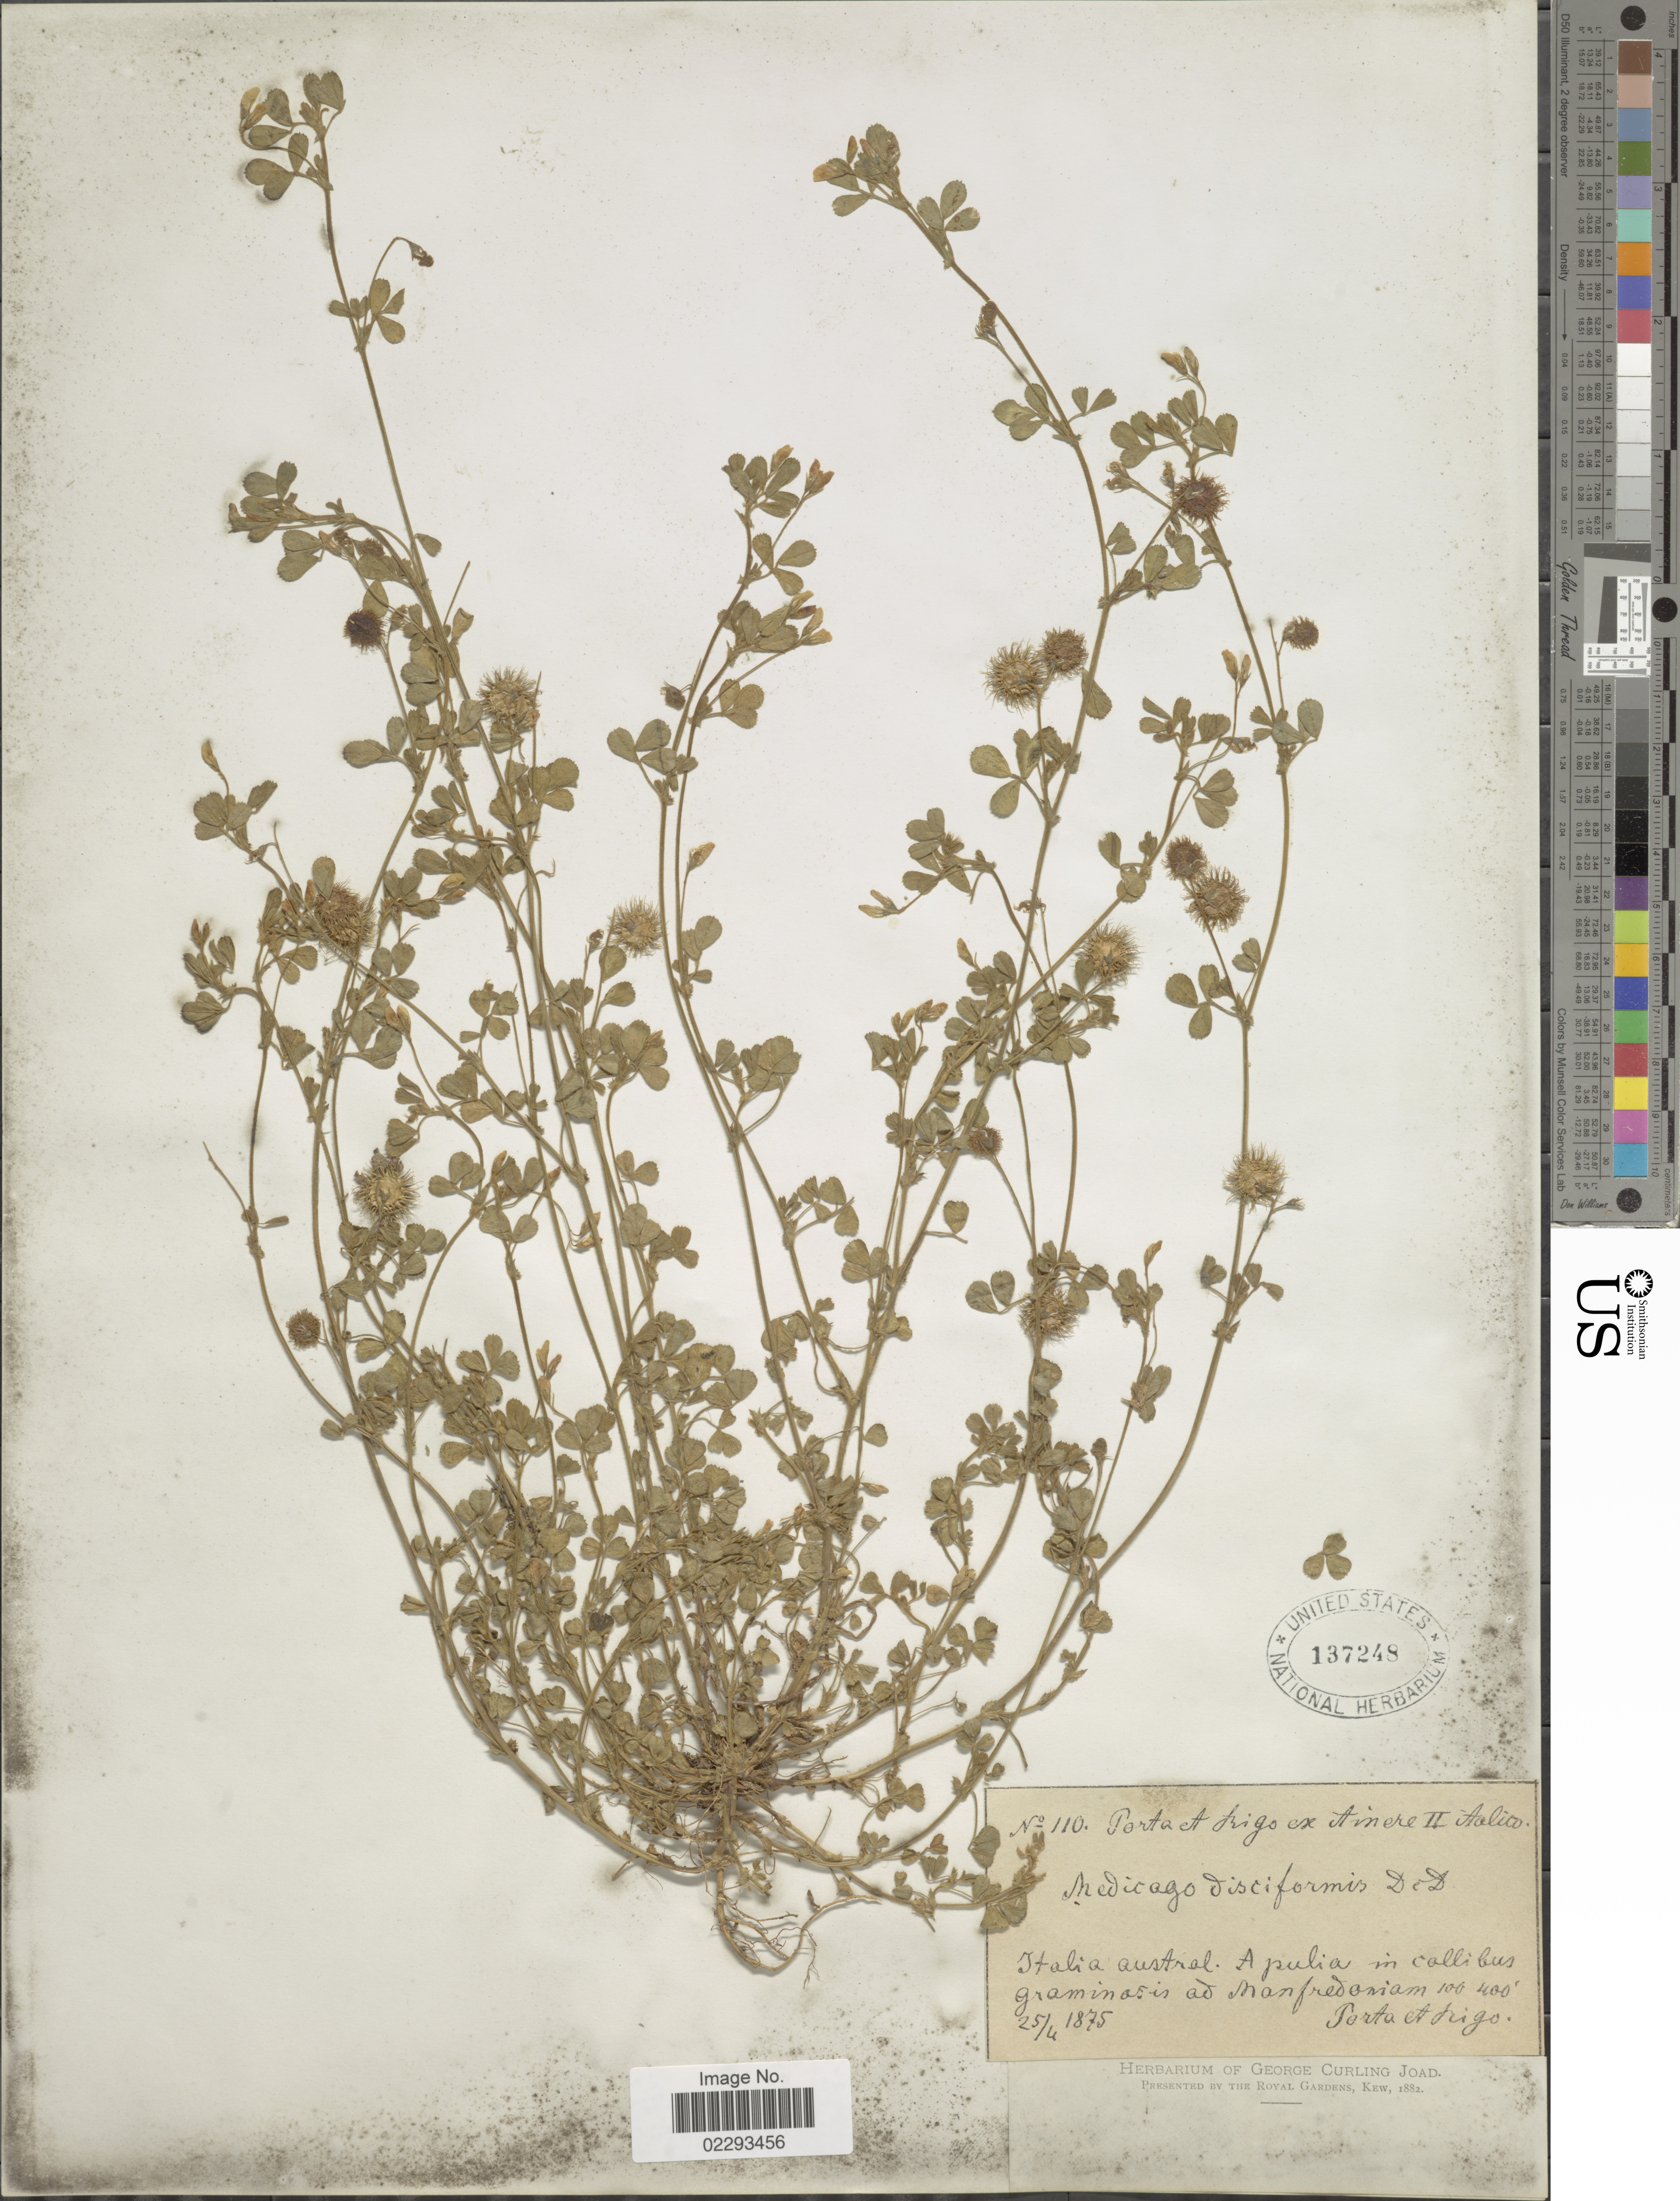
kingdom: Plantae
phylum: Tracheophyta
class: Magnoliopsida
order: Fabales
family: Fabaceae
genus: Medicago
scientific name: Medicago disciformis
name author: DC.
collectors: -- Porta & -- Rigo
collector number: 110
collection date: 1875-04-25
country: Italy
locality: Italia austra. A pulia in callibus graminasis ad Manfredonia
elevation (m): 30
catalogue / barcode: US 137248